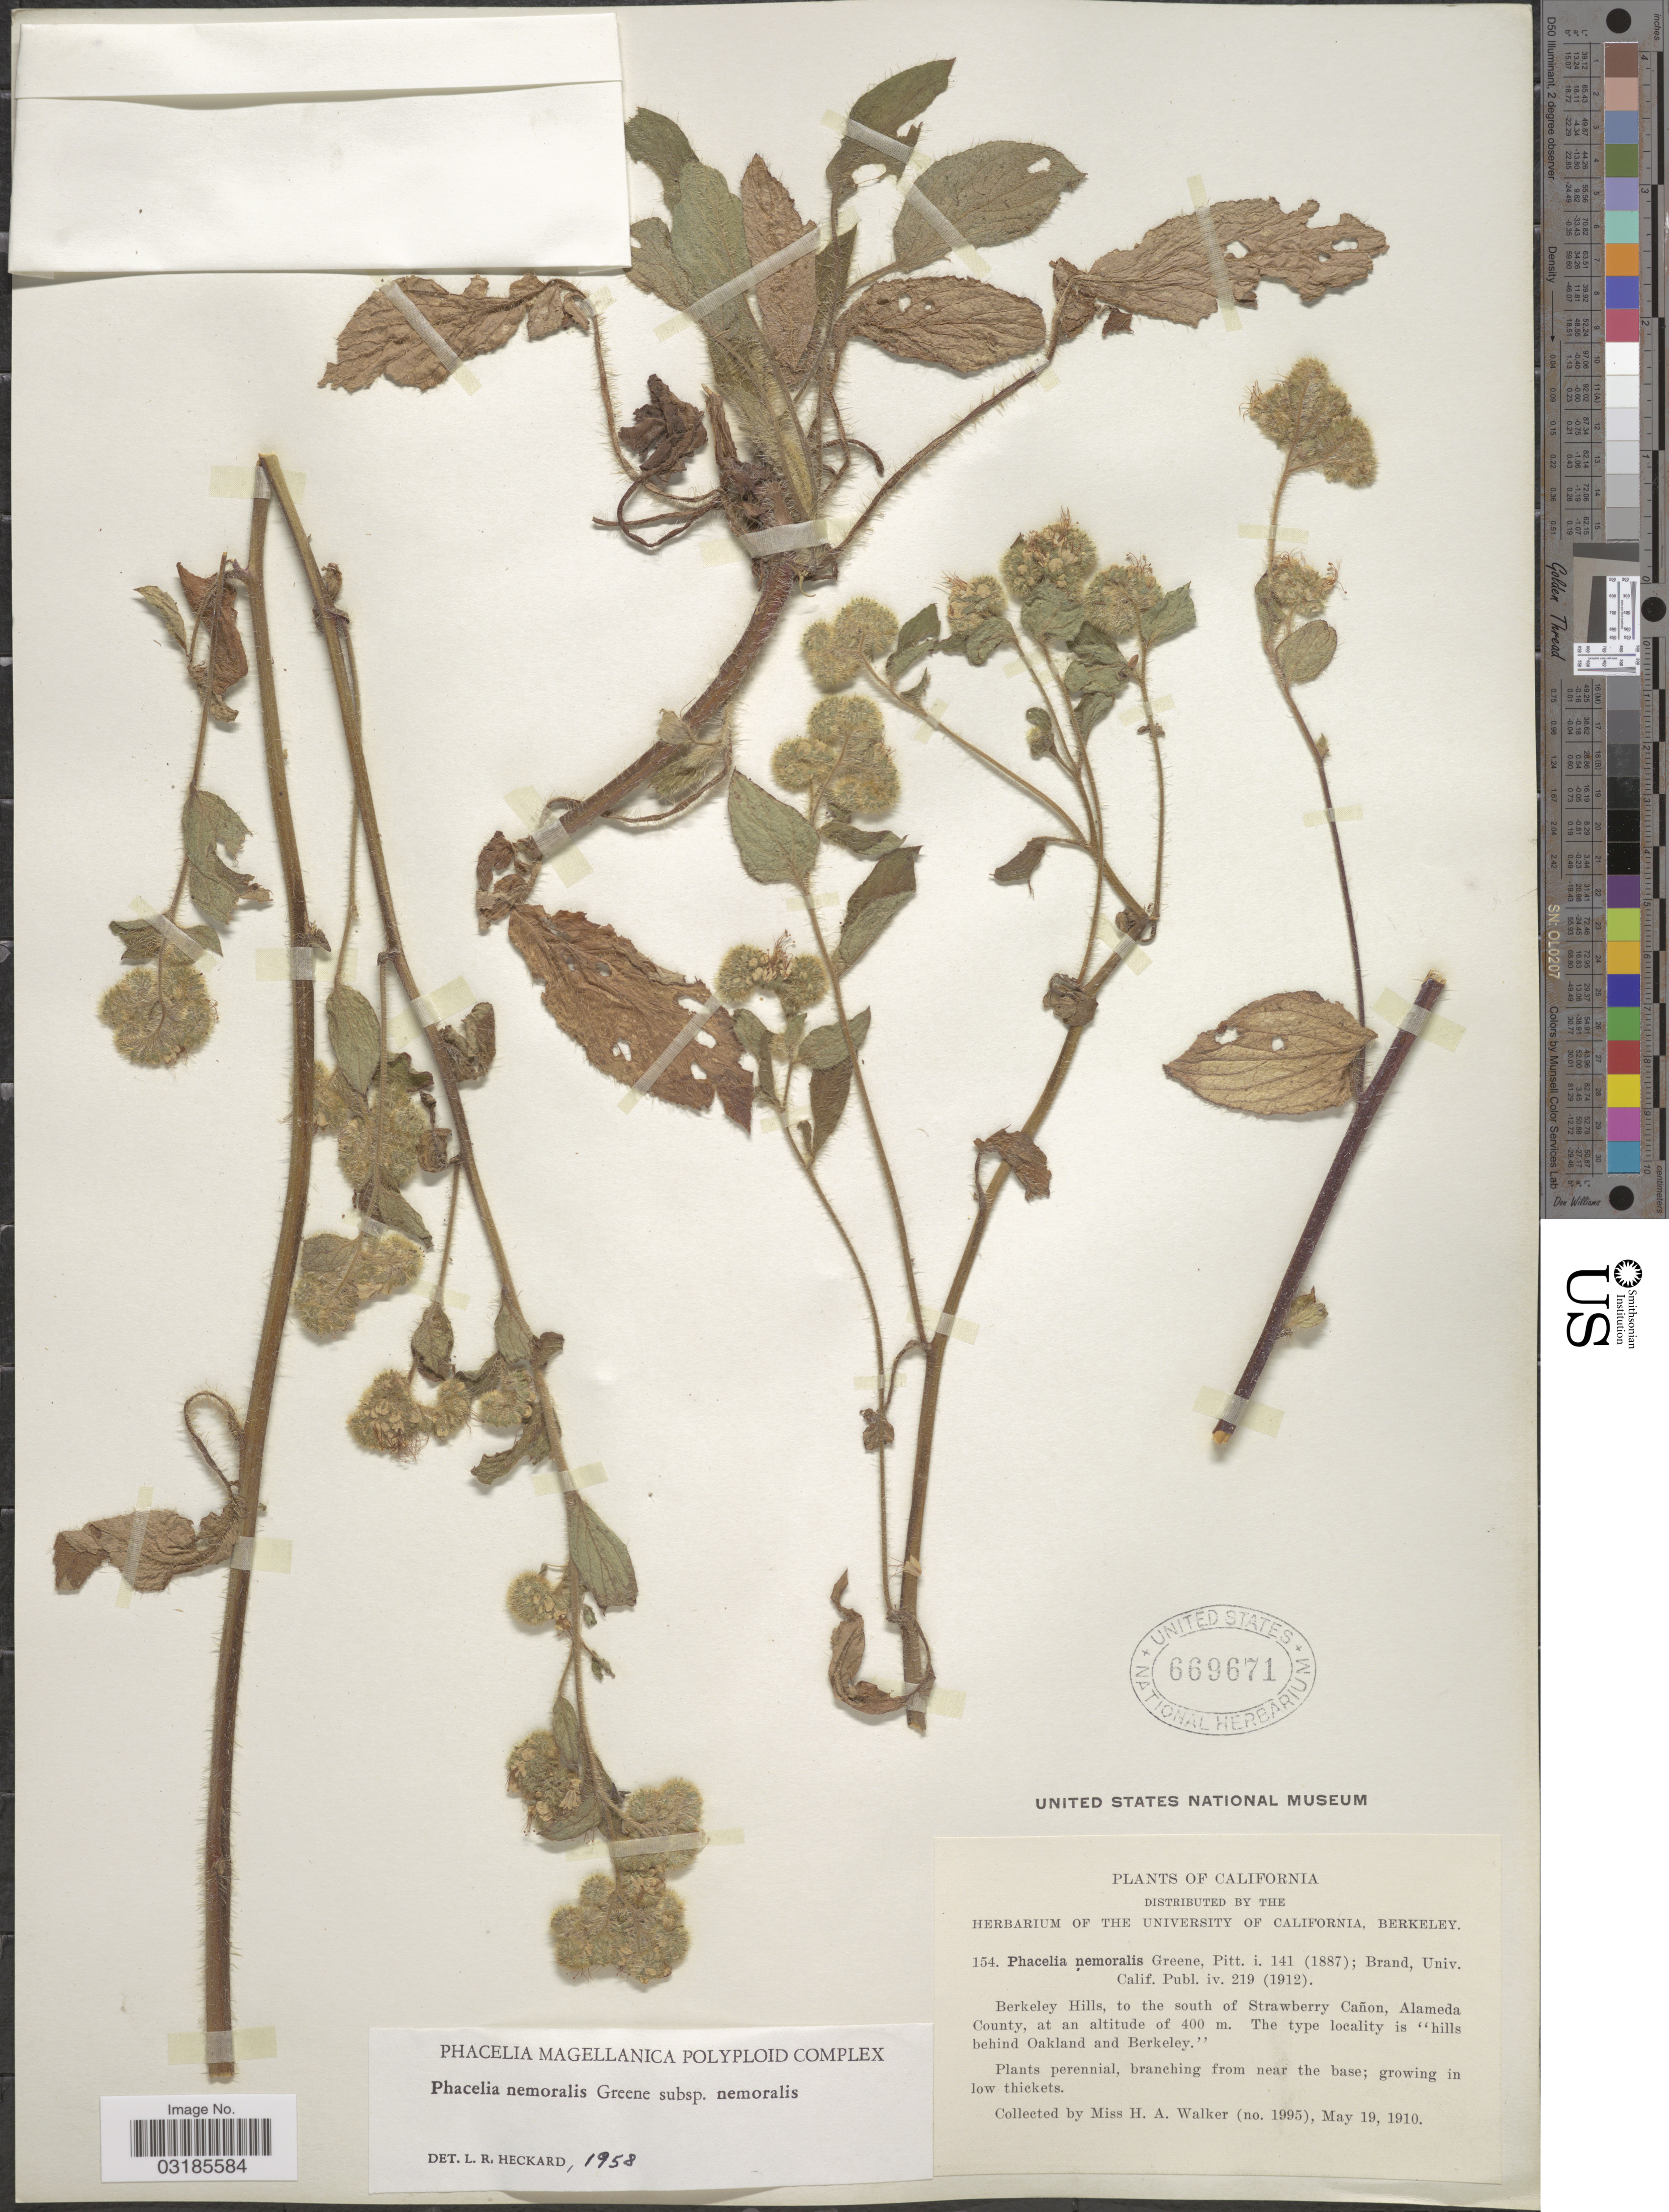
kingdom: Plantae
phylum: Tracheophyta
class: Magnoliopsida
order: Boraginales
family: Hydrophyllaceae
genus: Phacelia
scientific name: Phacelia nemoralis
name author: S.W. Greene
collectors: H. Walker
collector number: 1995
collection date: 1910-05-19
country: United States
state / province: California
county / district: Alameda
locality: Berkeley Hills, to the south of Strawberry Cañon, Alameda County. The type locality is "hills behind Oakland and Berkeley.".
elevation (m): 400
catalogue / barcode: US 669671